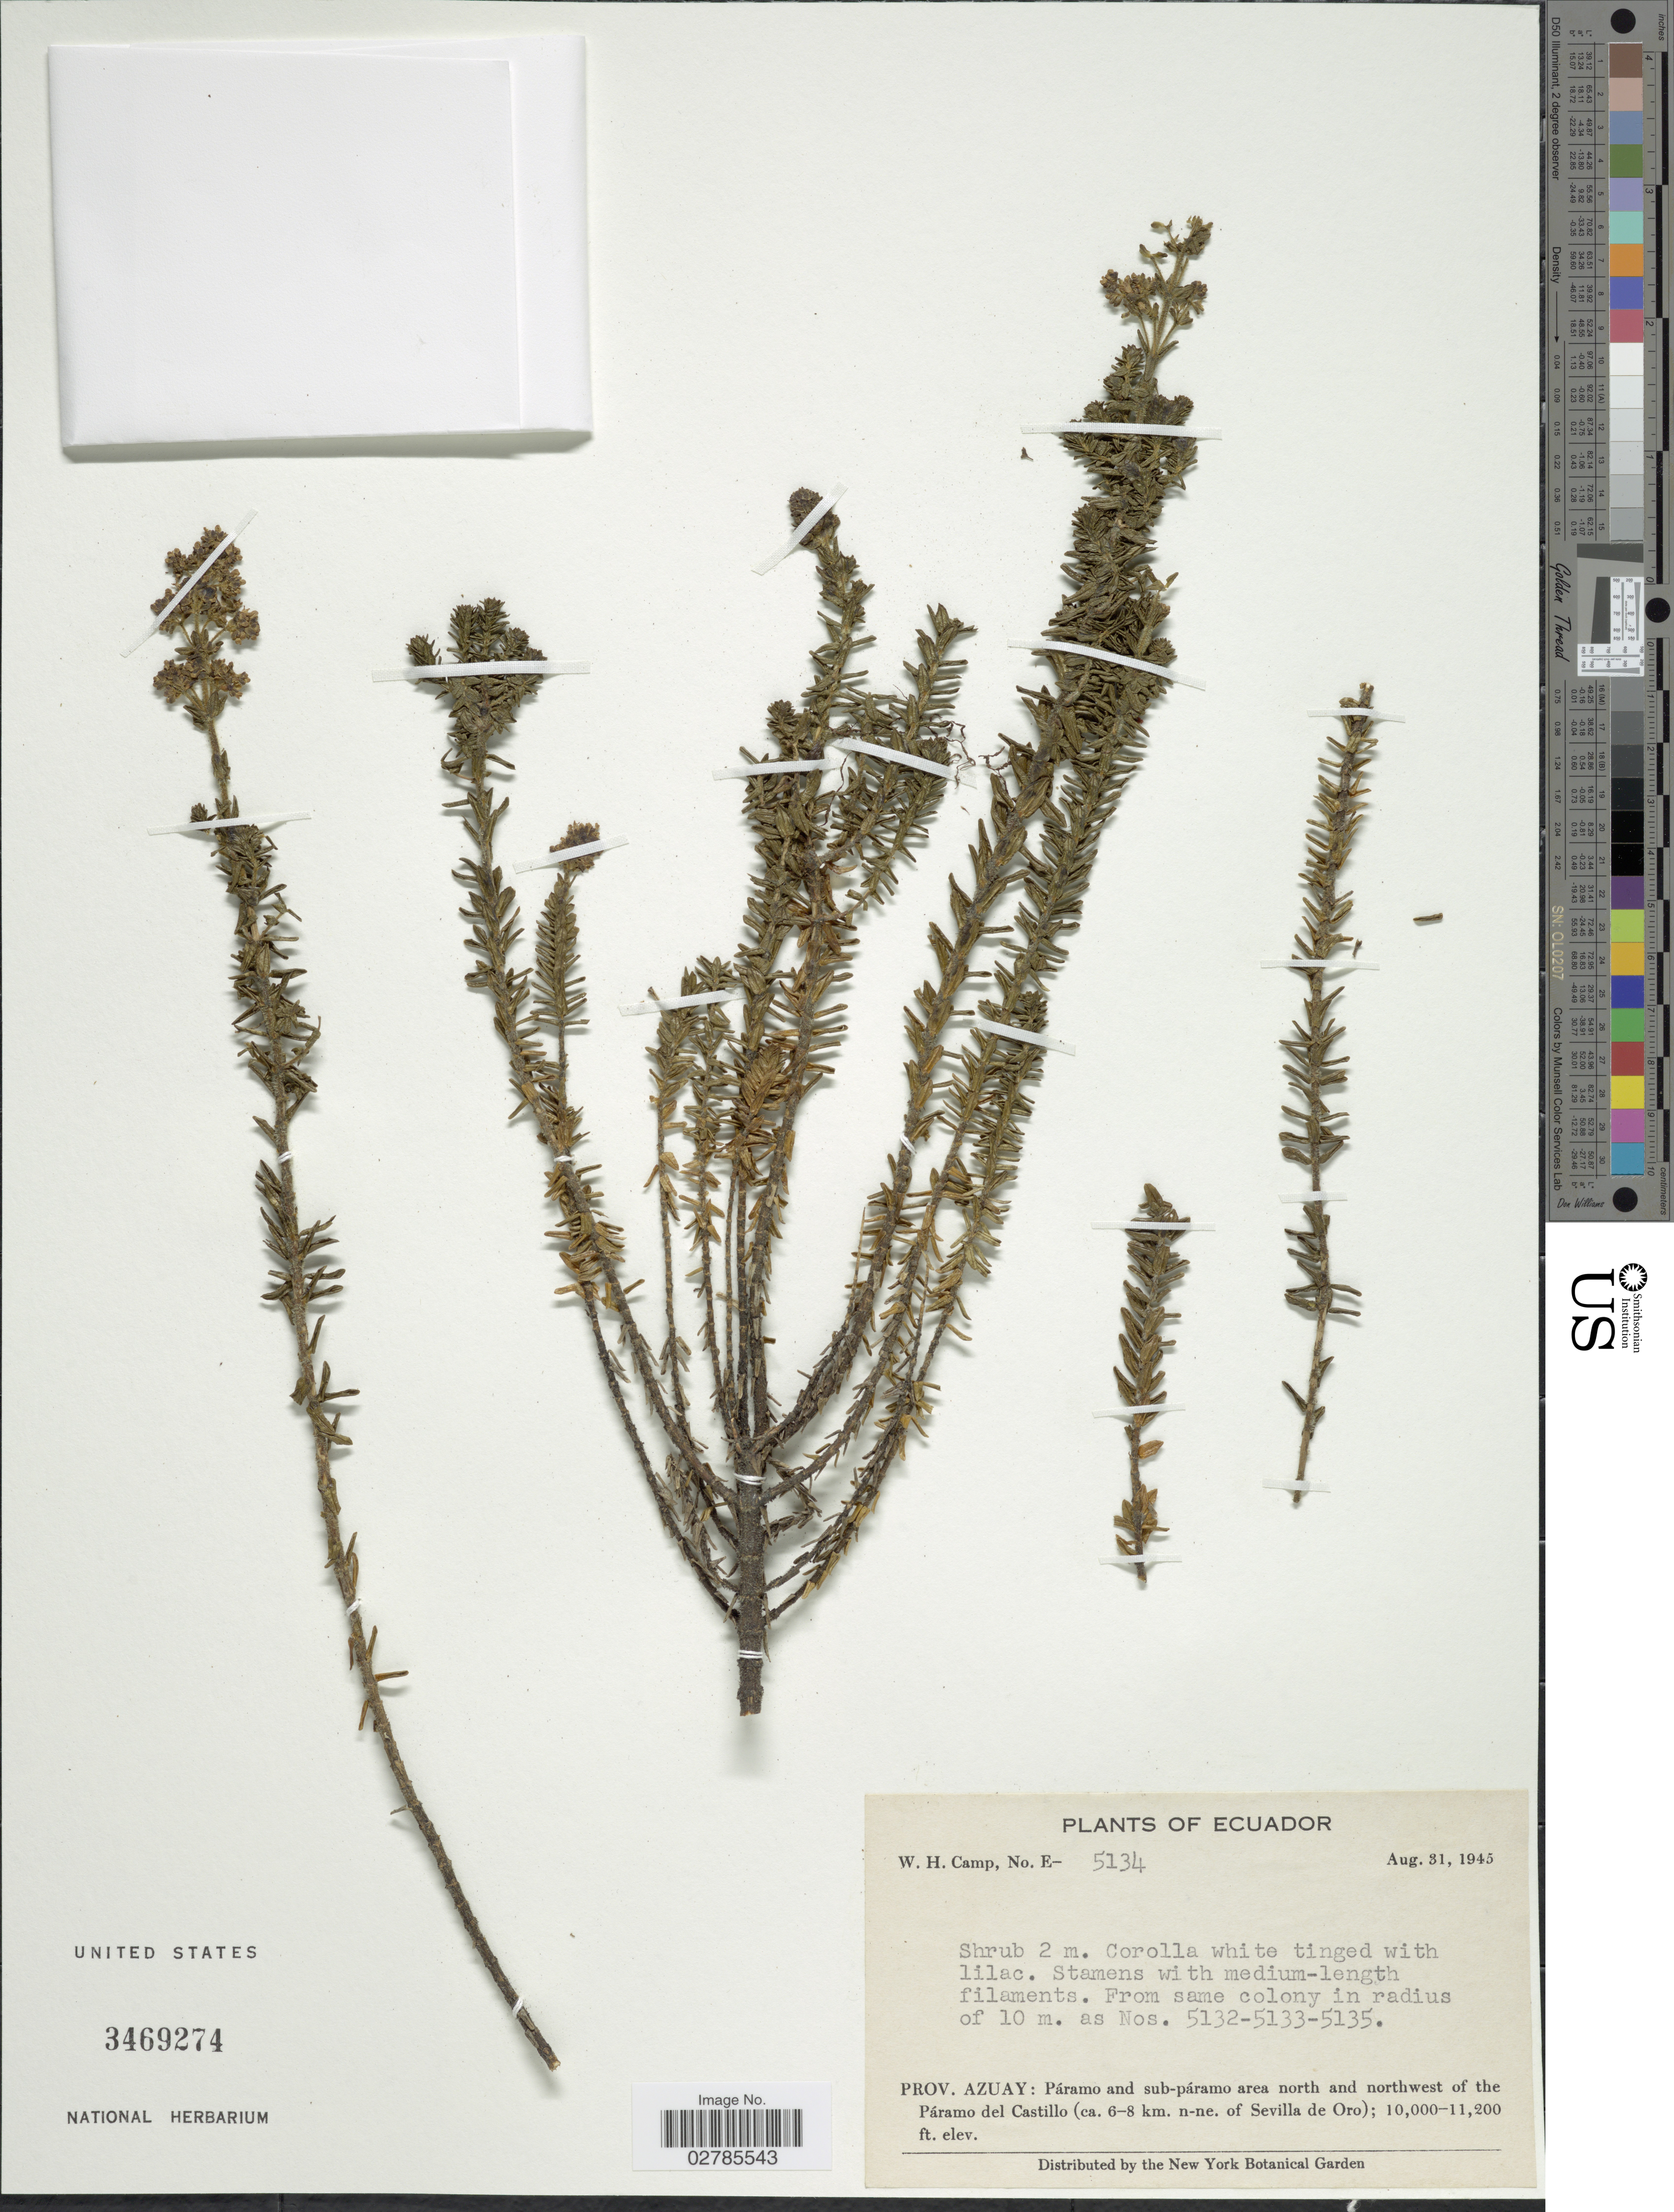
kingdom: Plantae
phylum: Tracheophyta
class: Magnoliopsida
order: Dipsacales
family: Caprifoliaceae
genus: Valeriana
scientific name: Valeriana sp.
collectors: W. H. Camp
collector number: E-5134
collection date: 1945-08-31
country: Ecuador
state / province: Azuay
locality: Páramo and sub-páramo area north and northwest of the Páramo del Castillo (ca. 6-8 km. n-ne. of Sevilla de Oro).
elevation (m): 3048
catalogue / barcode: US 3469274